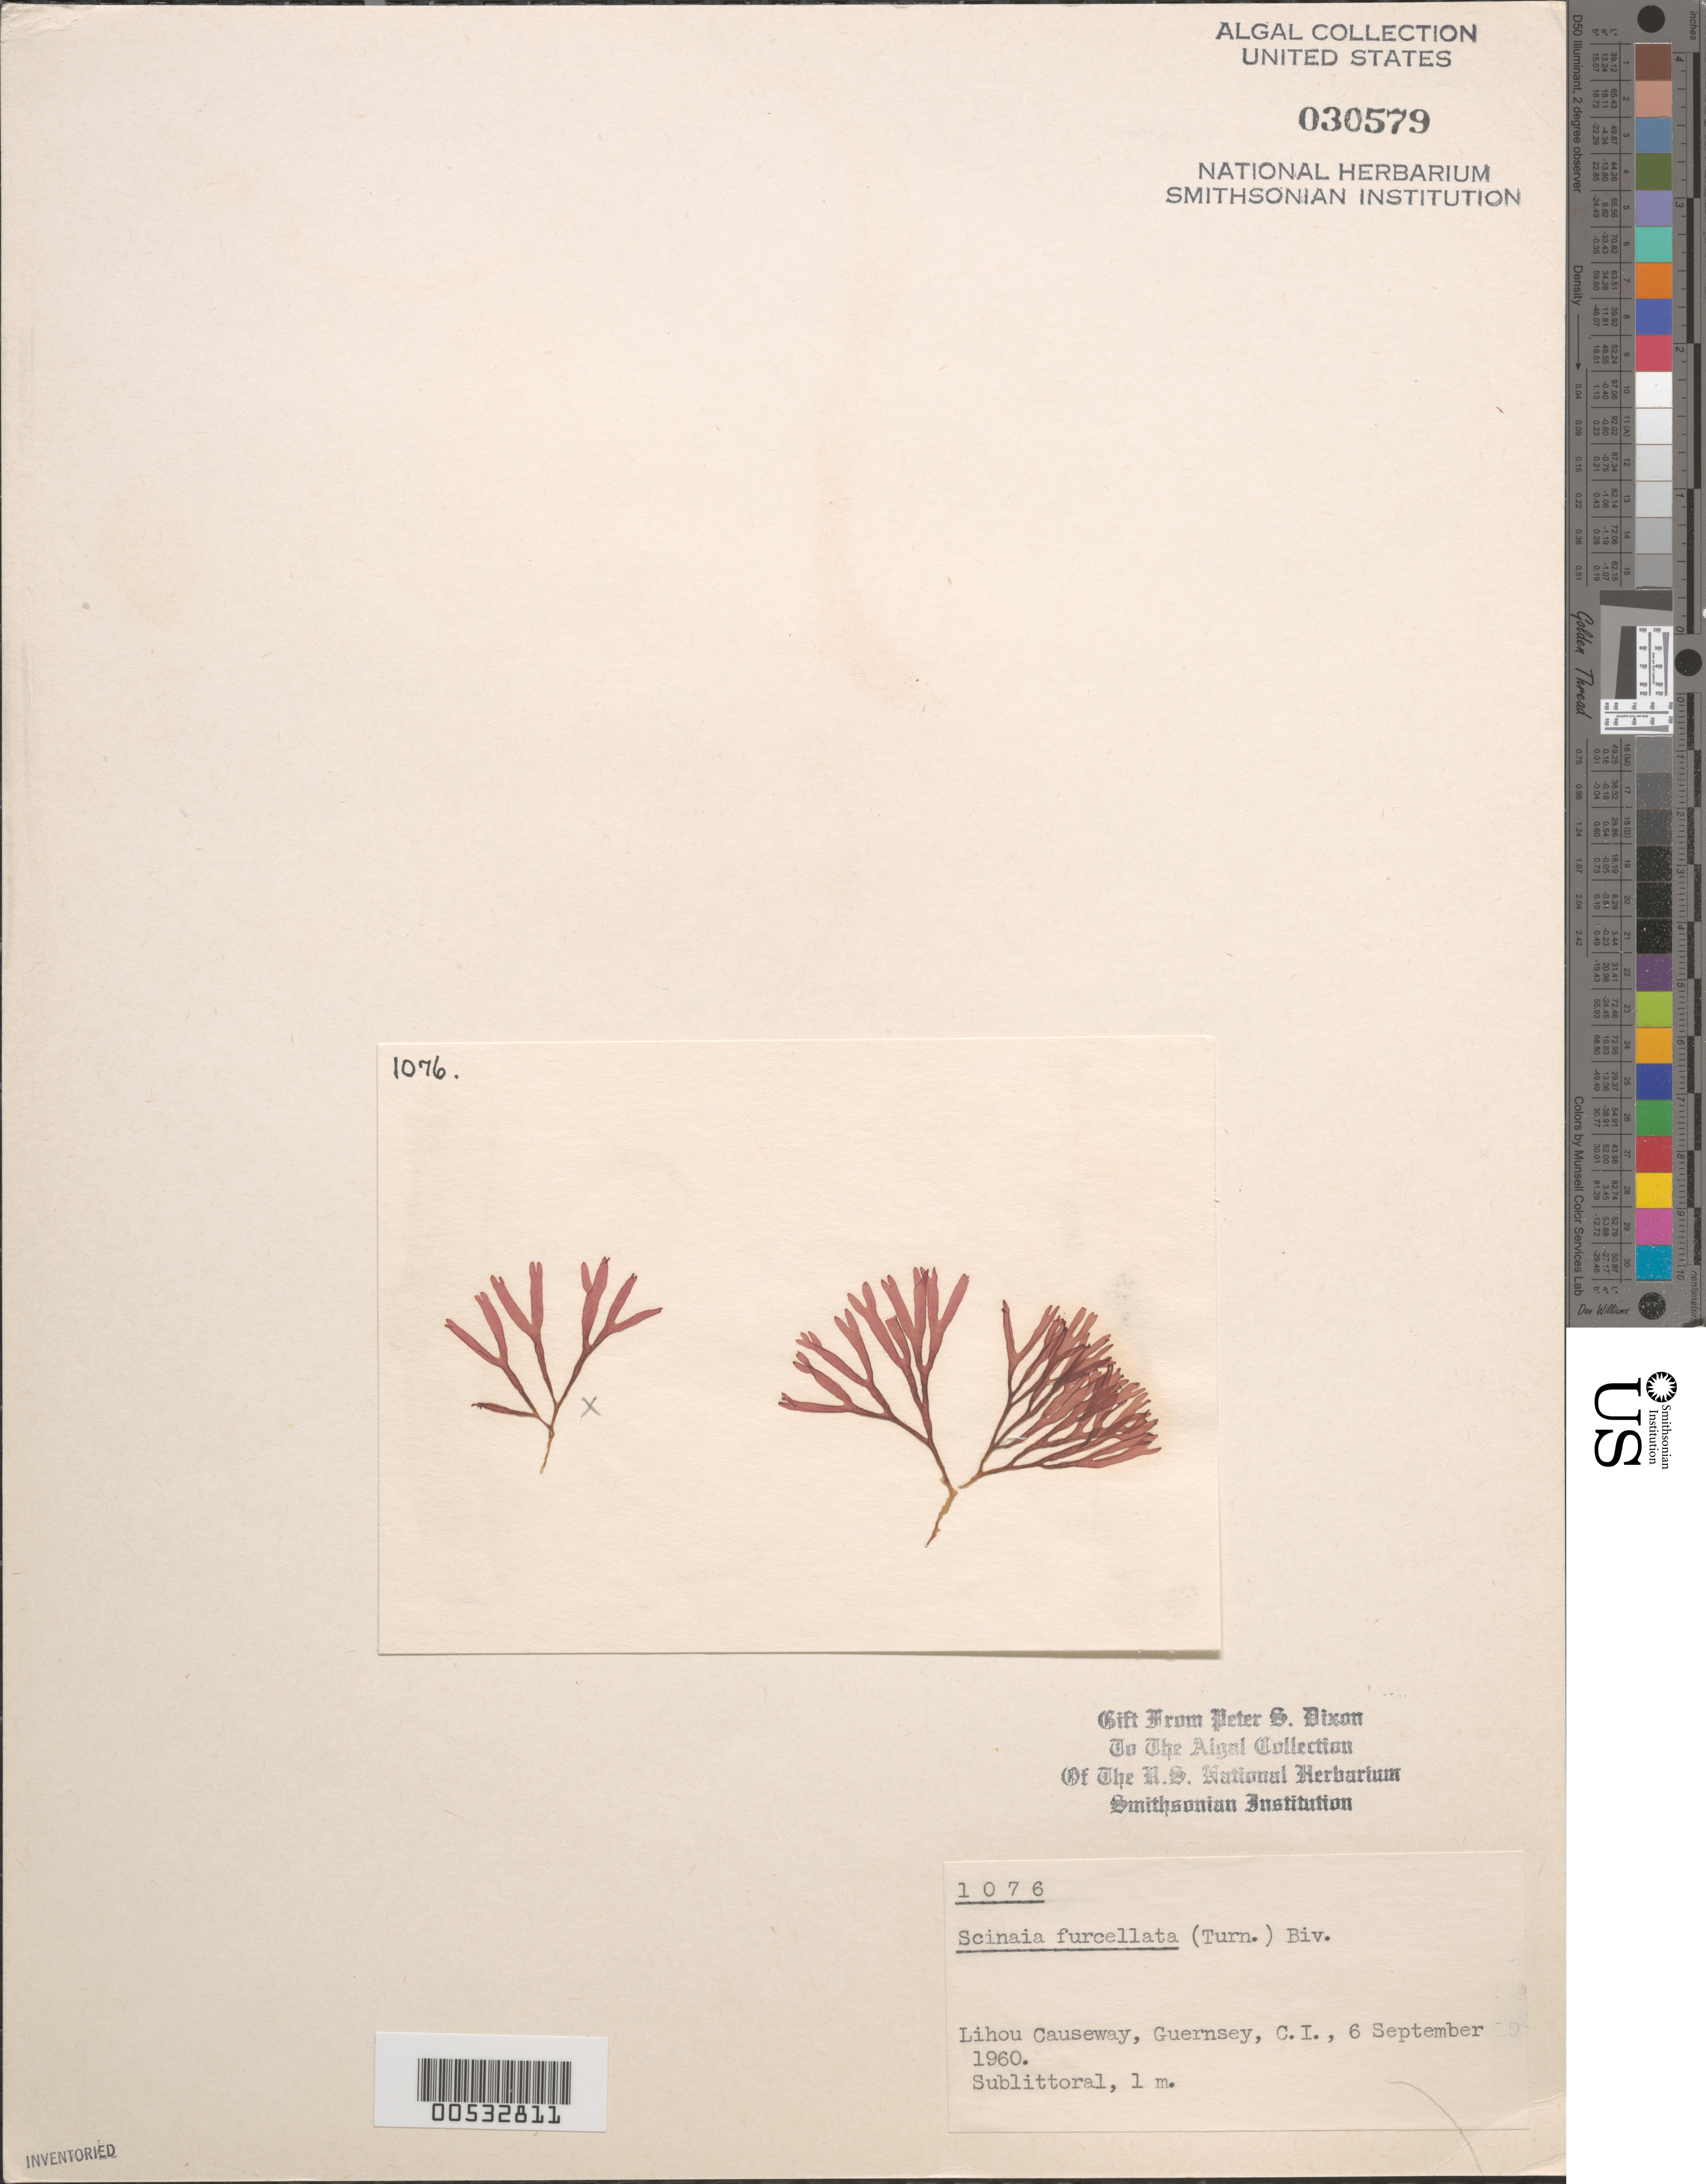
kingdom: Plantae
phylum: Rhodophyta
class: Florideophyceae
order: Nemaliales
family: Scinaiaceae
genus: Scinaia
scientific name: Scinaia furcellata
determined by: Dixon, P. S.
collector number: PSD 1076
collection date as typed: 06 Sep 1960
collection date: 1960-09-06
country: United Kingdom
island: Guernsey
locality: Channel Islands. Bailiwick of Guernsey. Lihou Causeway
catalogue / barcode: US 30579